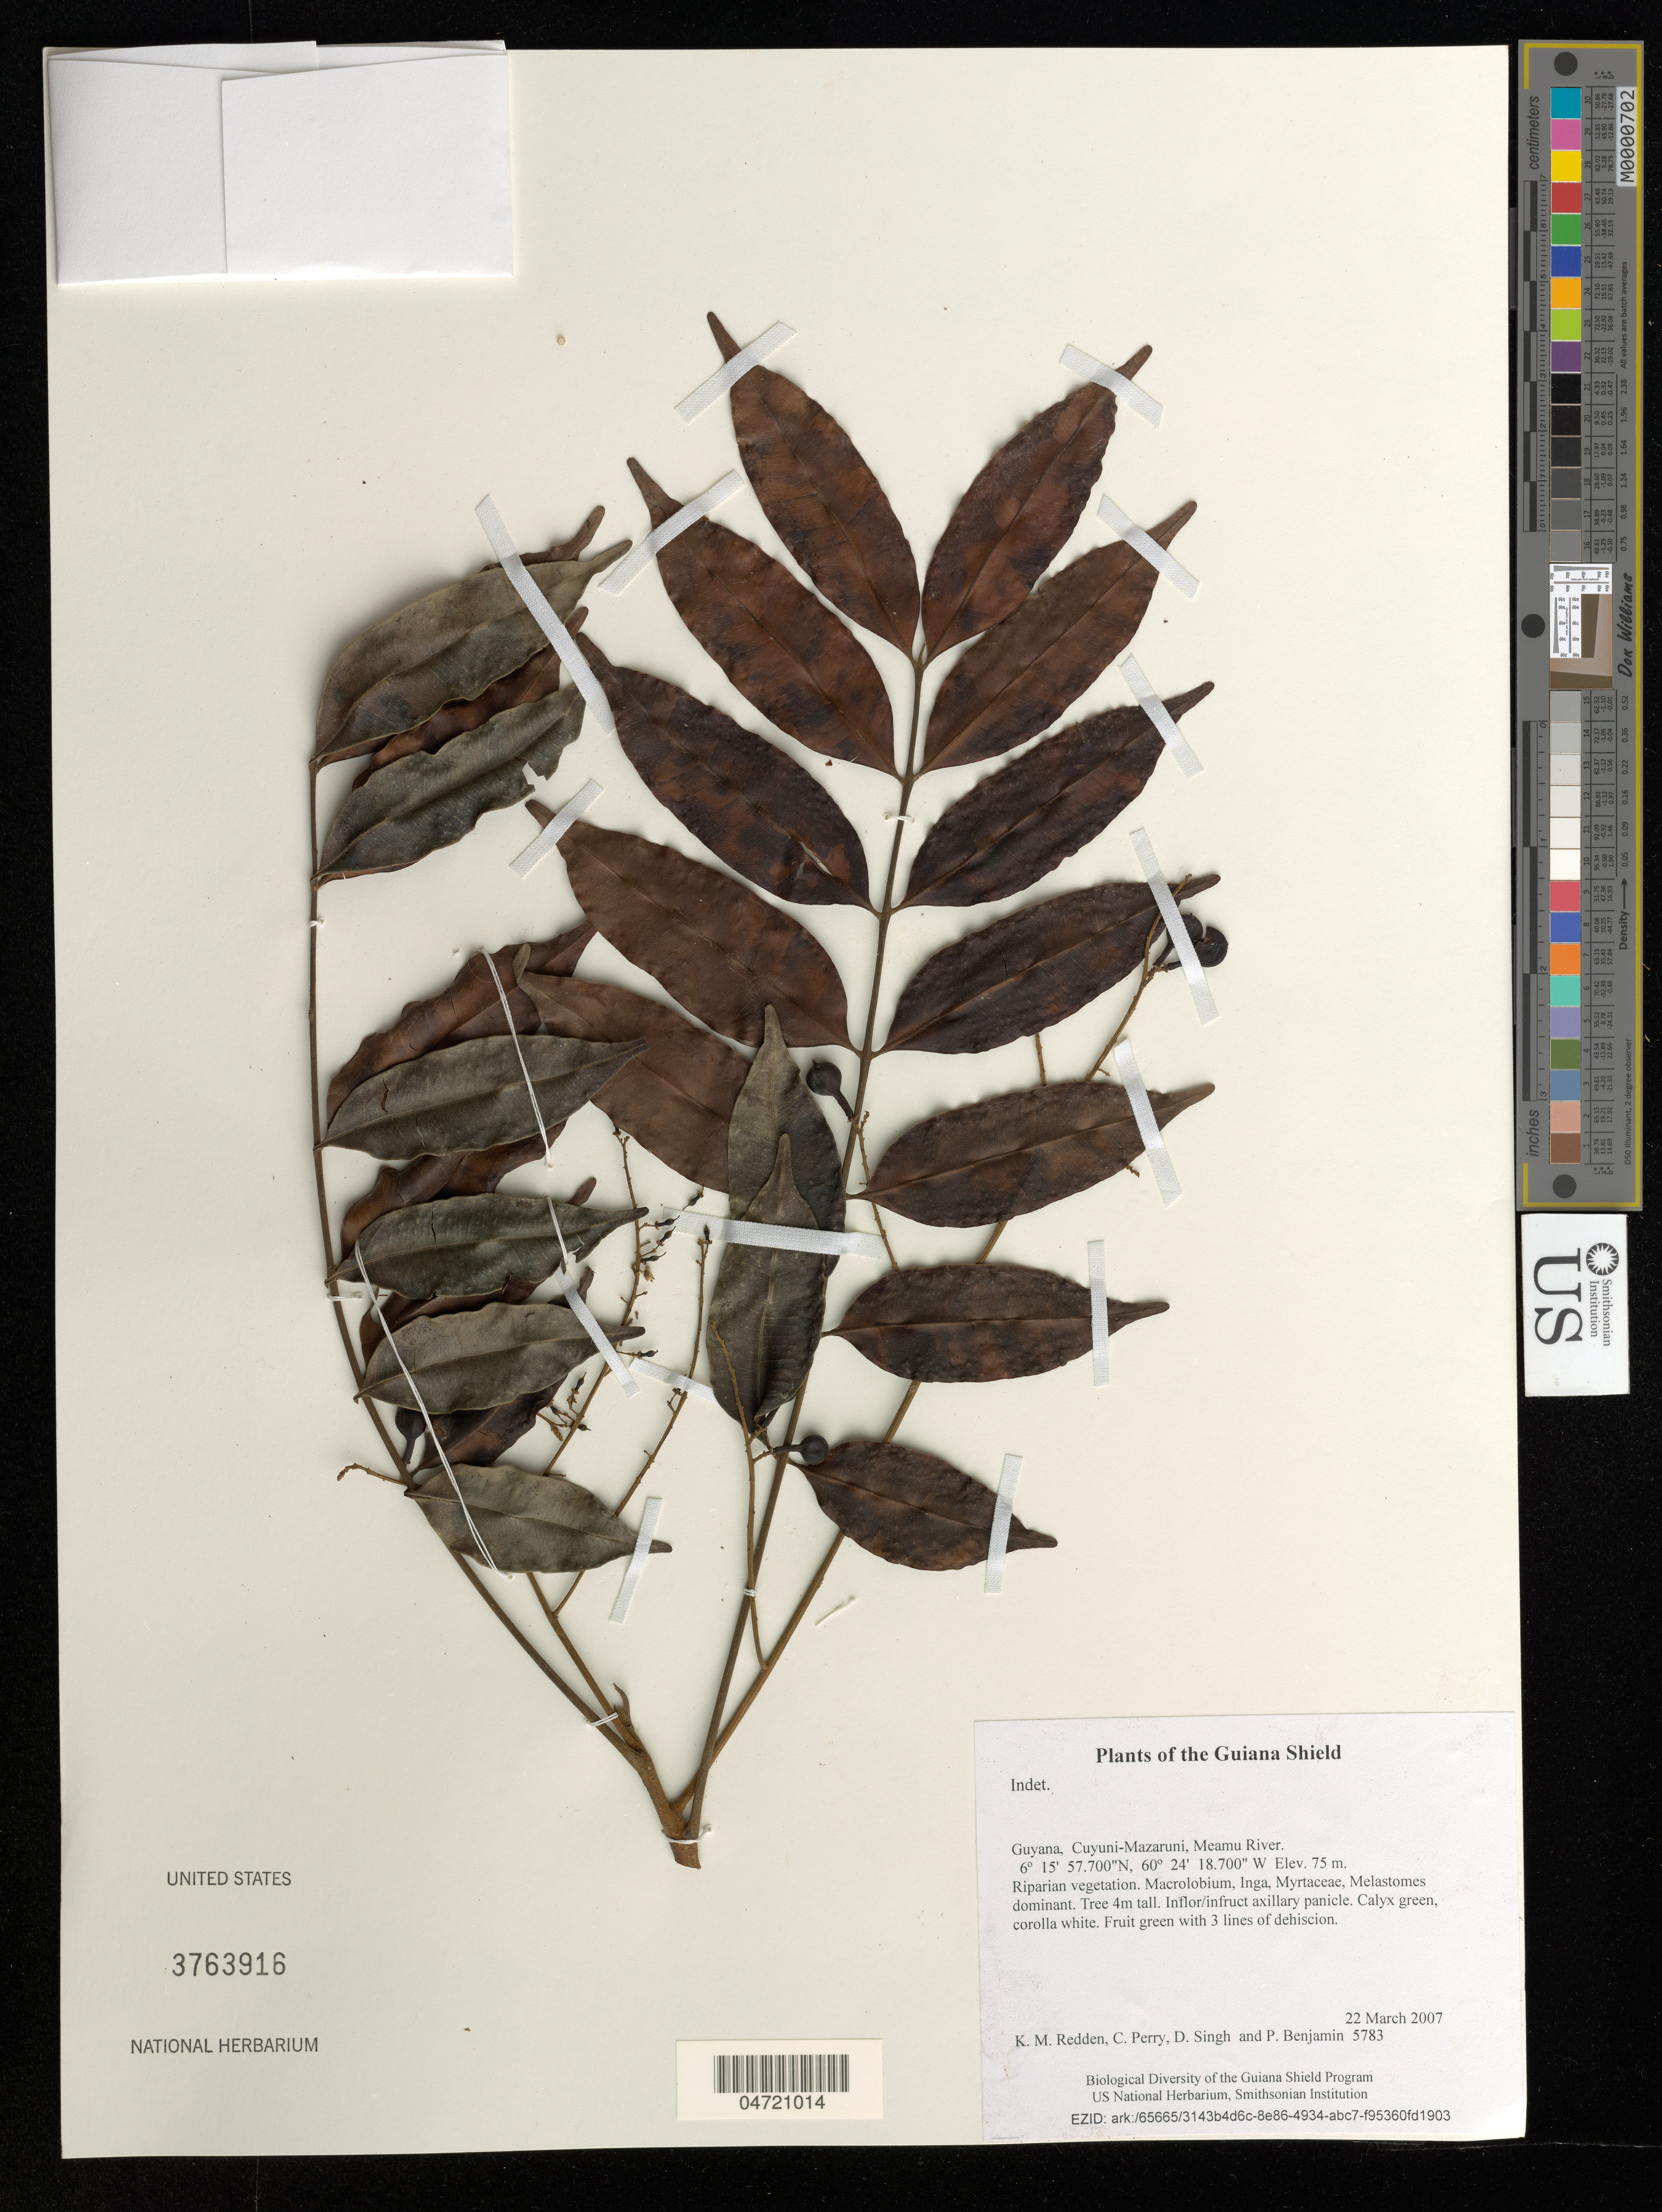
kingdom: Plantae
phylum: Tracheophyta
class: Magnoliopsida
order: Sapindales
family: Sapindaceae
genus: Matayba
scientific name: Matayba peruviana subsp. oligandra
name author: (Sandwith) Acev.-Rodr.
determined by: Acevedo-Rodriguez, P., (US), Smithsonian Institution - National Museum of Natural History (UNITED STATES)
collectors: K. M. Redden, C. Perry, D. Singh & P. Benjamin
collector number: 5783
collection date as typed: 22 March 2007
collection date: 2007-03-22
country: Guyana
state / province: Cuyuni-Mazaruni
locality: Meamu River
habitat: Riparian vegetation. Macrolobium, Inga, Myrtaceae, Melastomes dominant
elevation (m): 75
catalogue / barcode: US 3763916